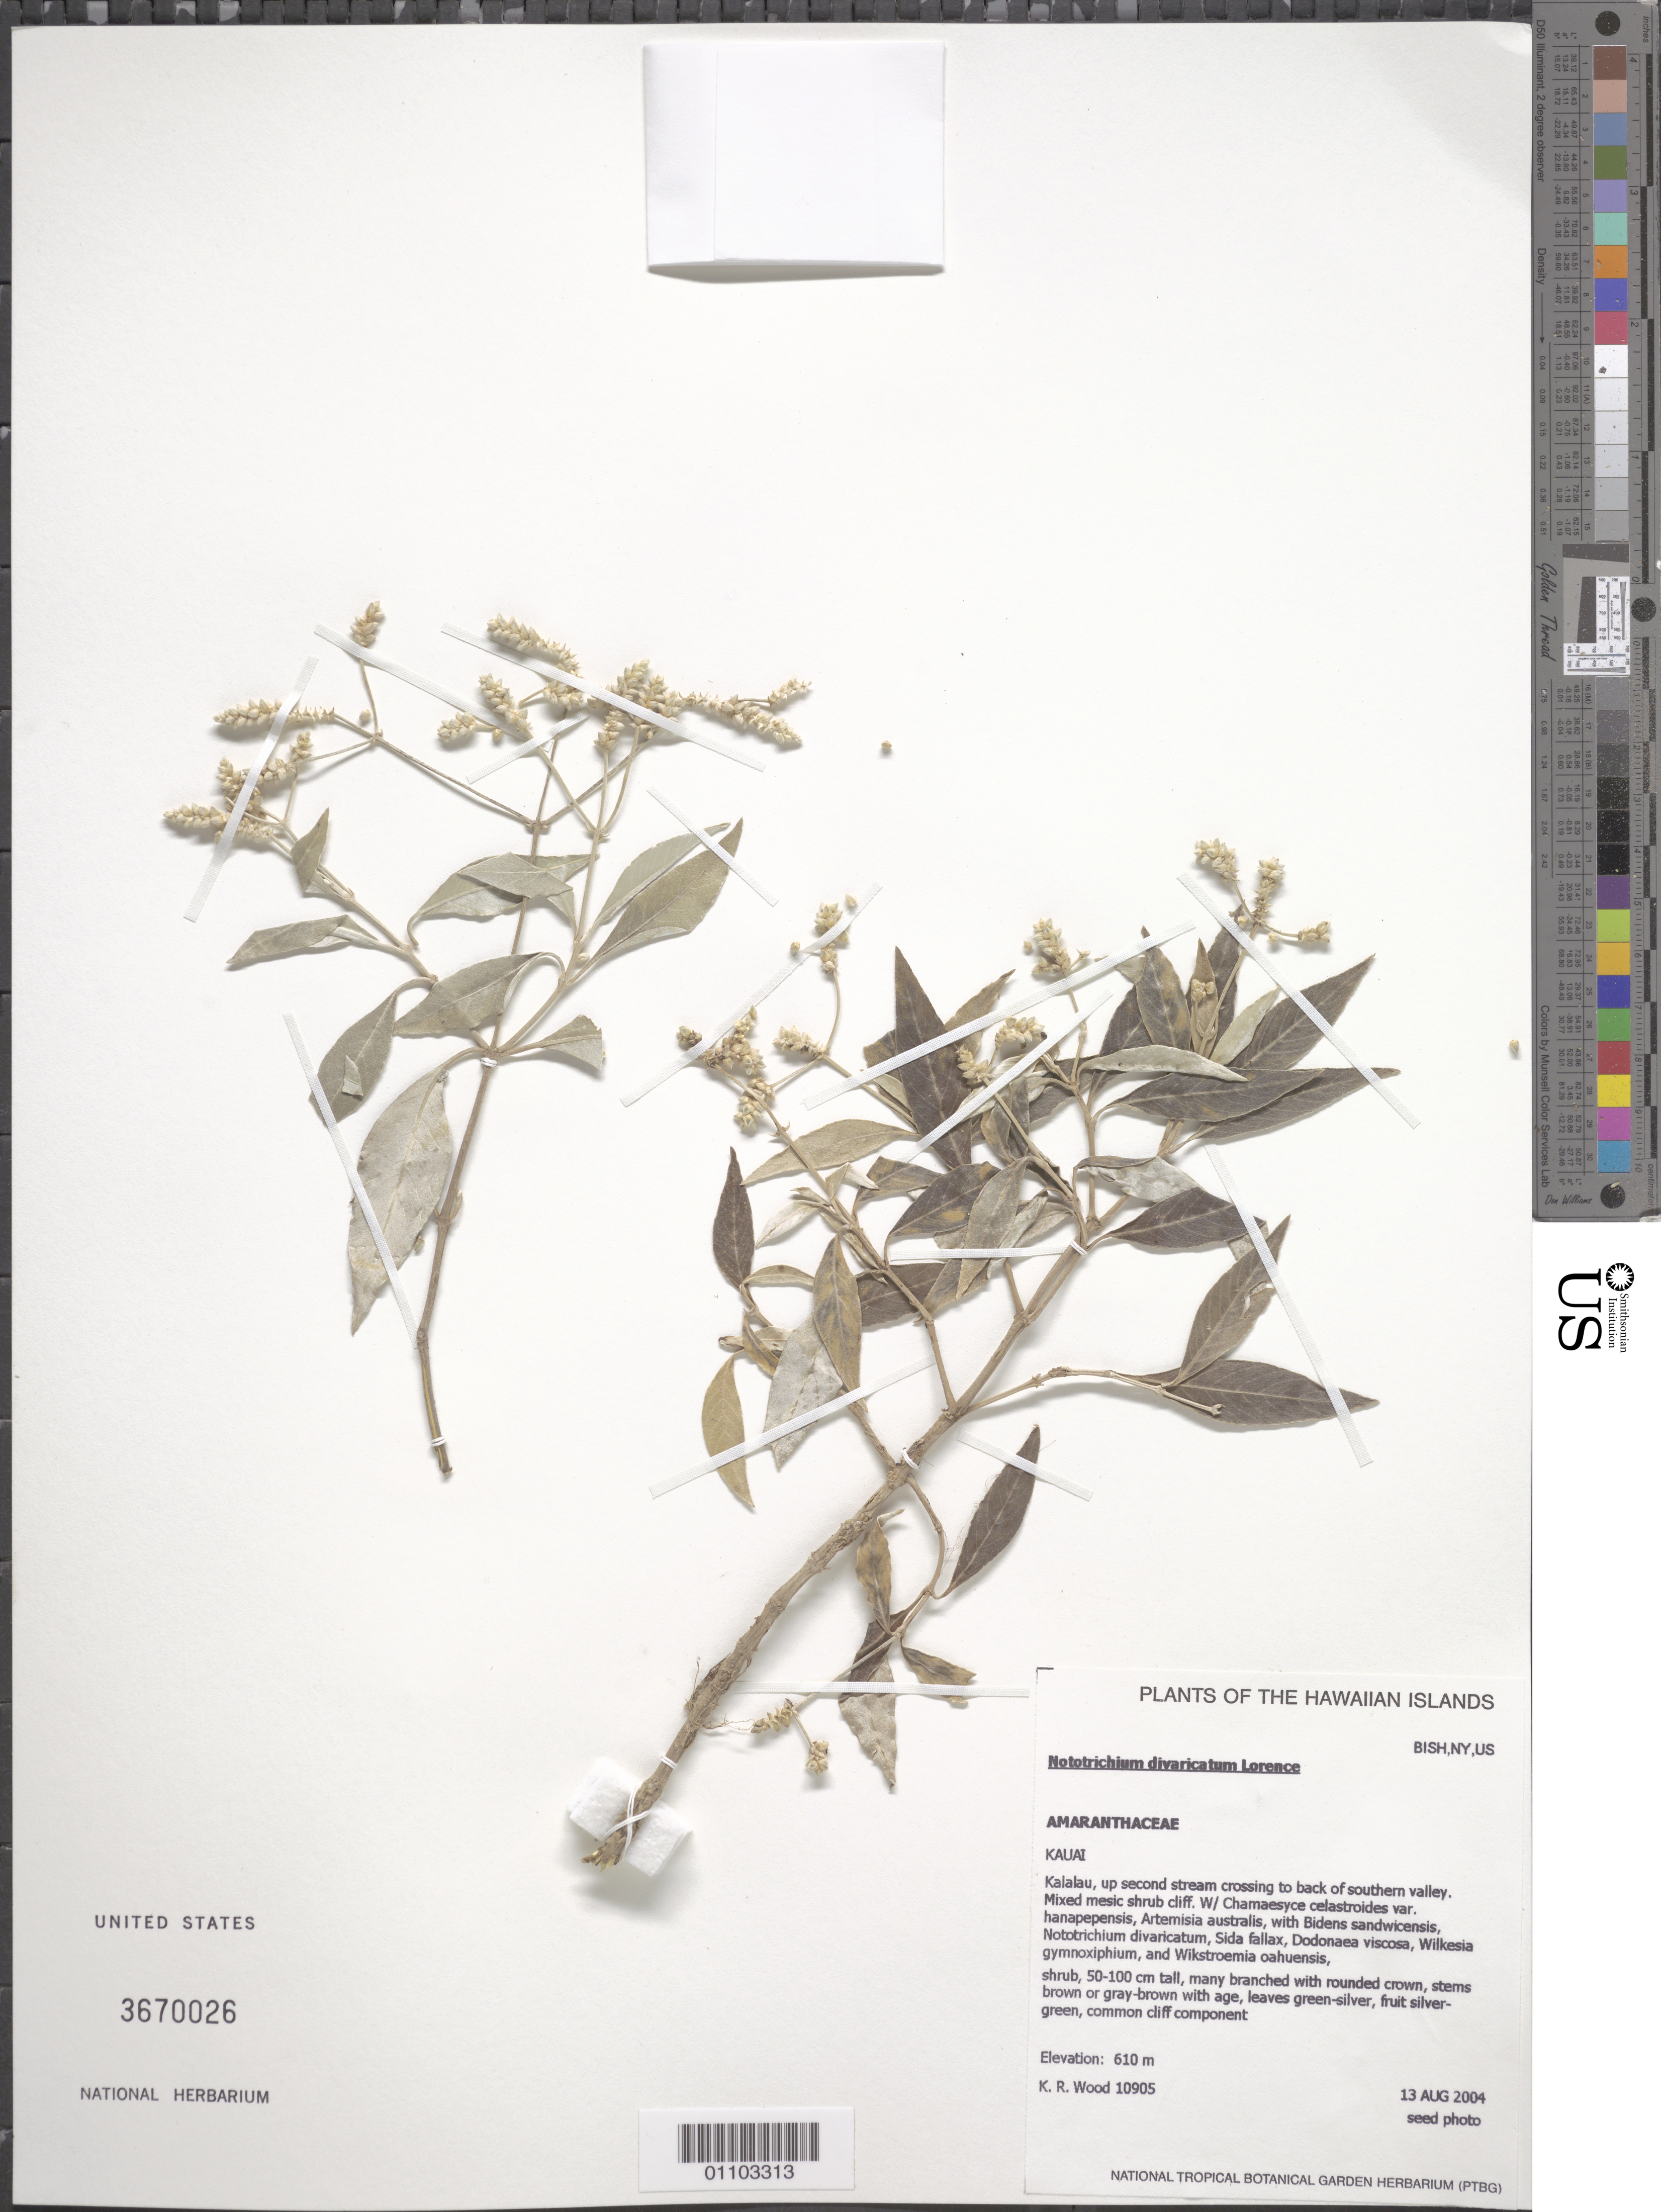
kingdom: Plantae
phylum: Tracheophyta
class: Magnoliopsida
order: Caryophyllales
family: Amaranthaceae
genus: Achyranthes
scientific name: Achyranthes divaricata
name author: (Lorence) Di Vincenzo et al.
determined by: Wagner, W. L., (BOT), Smithsonian Institution - National Museum of Natural History (UNITED STATES)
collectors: K. R. Wood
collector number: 10905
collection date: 2004-08-13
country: United States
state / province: Hawaii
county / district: Kauai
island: Kaua'i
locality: Kalalau, up second stream crossing to back of southern valley.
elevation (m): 610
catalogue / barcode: US 3670026